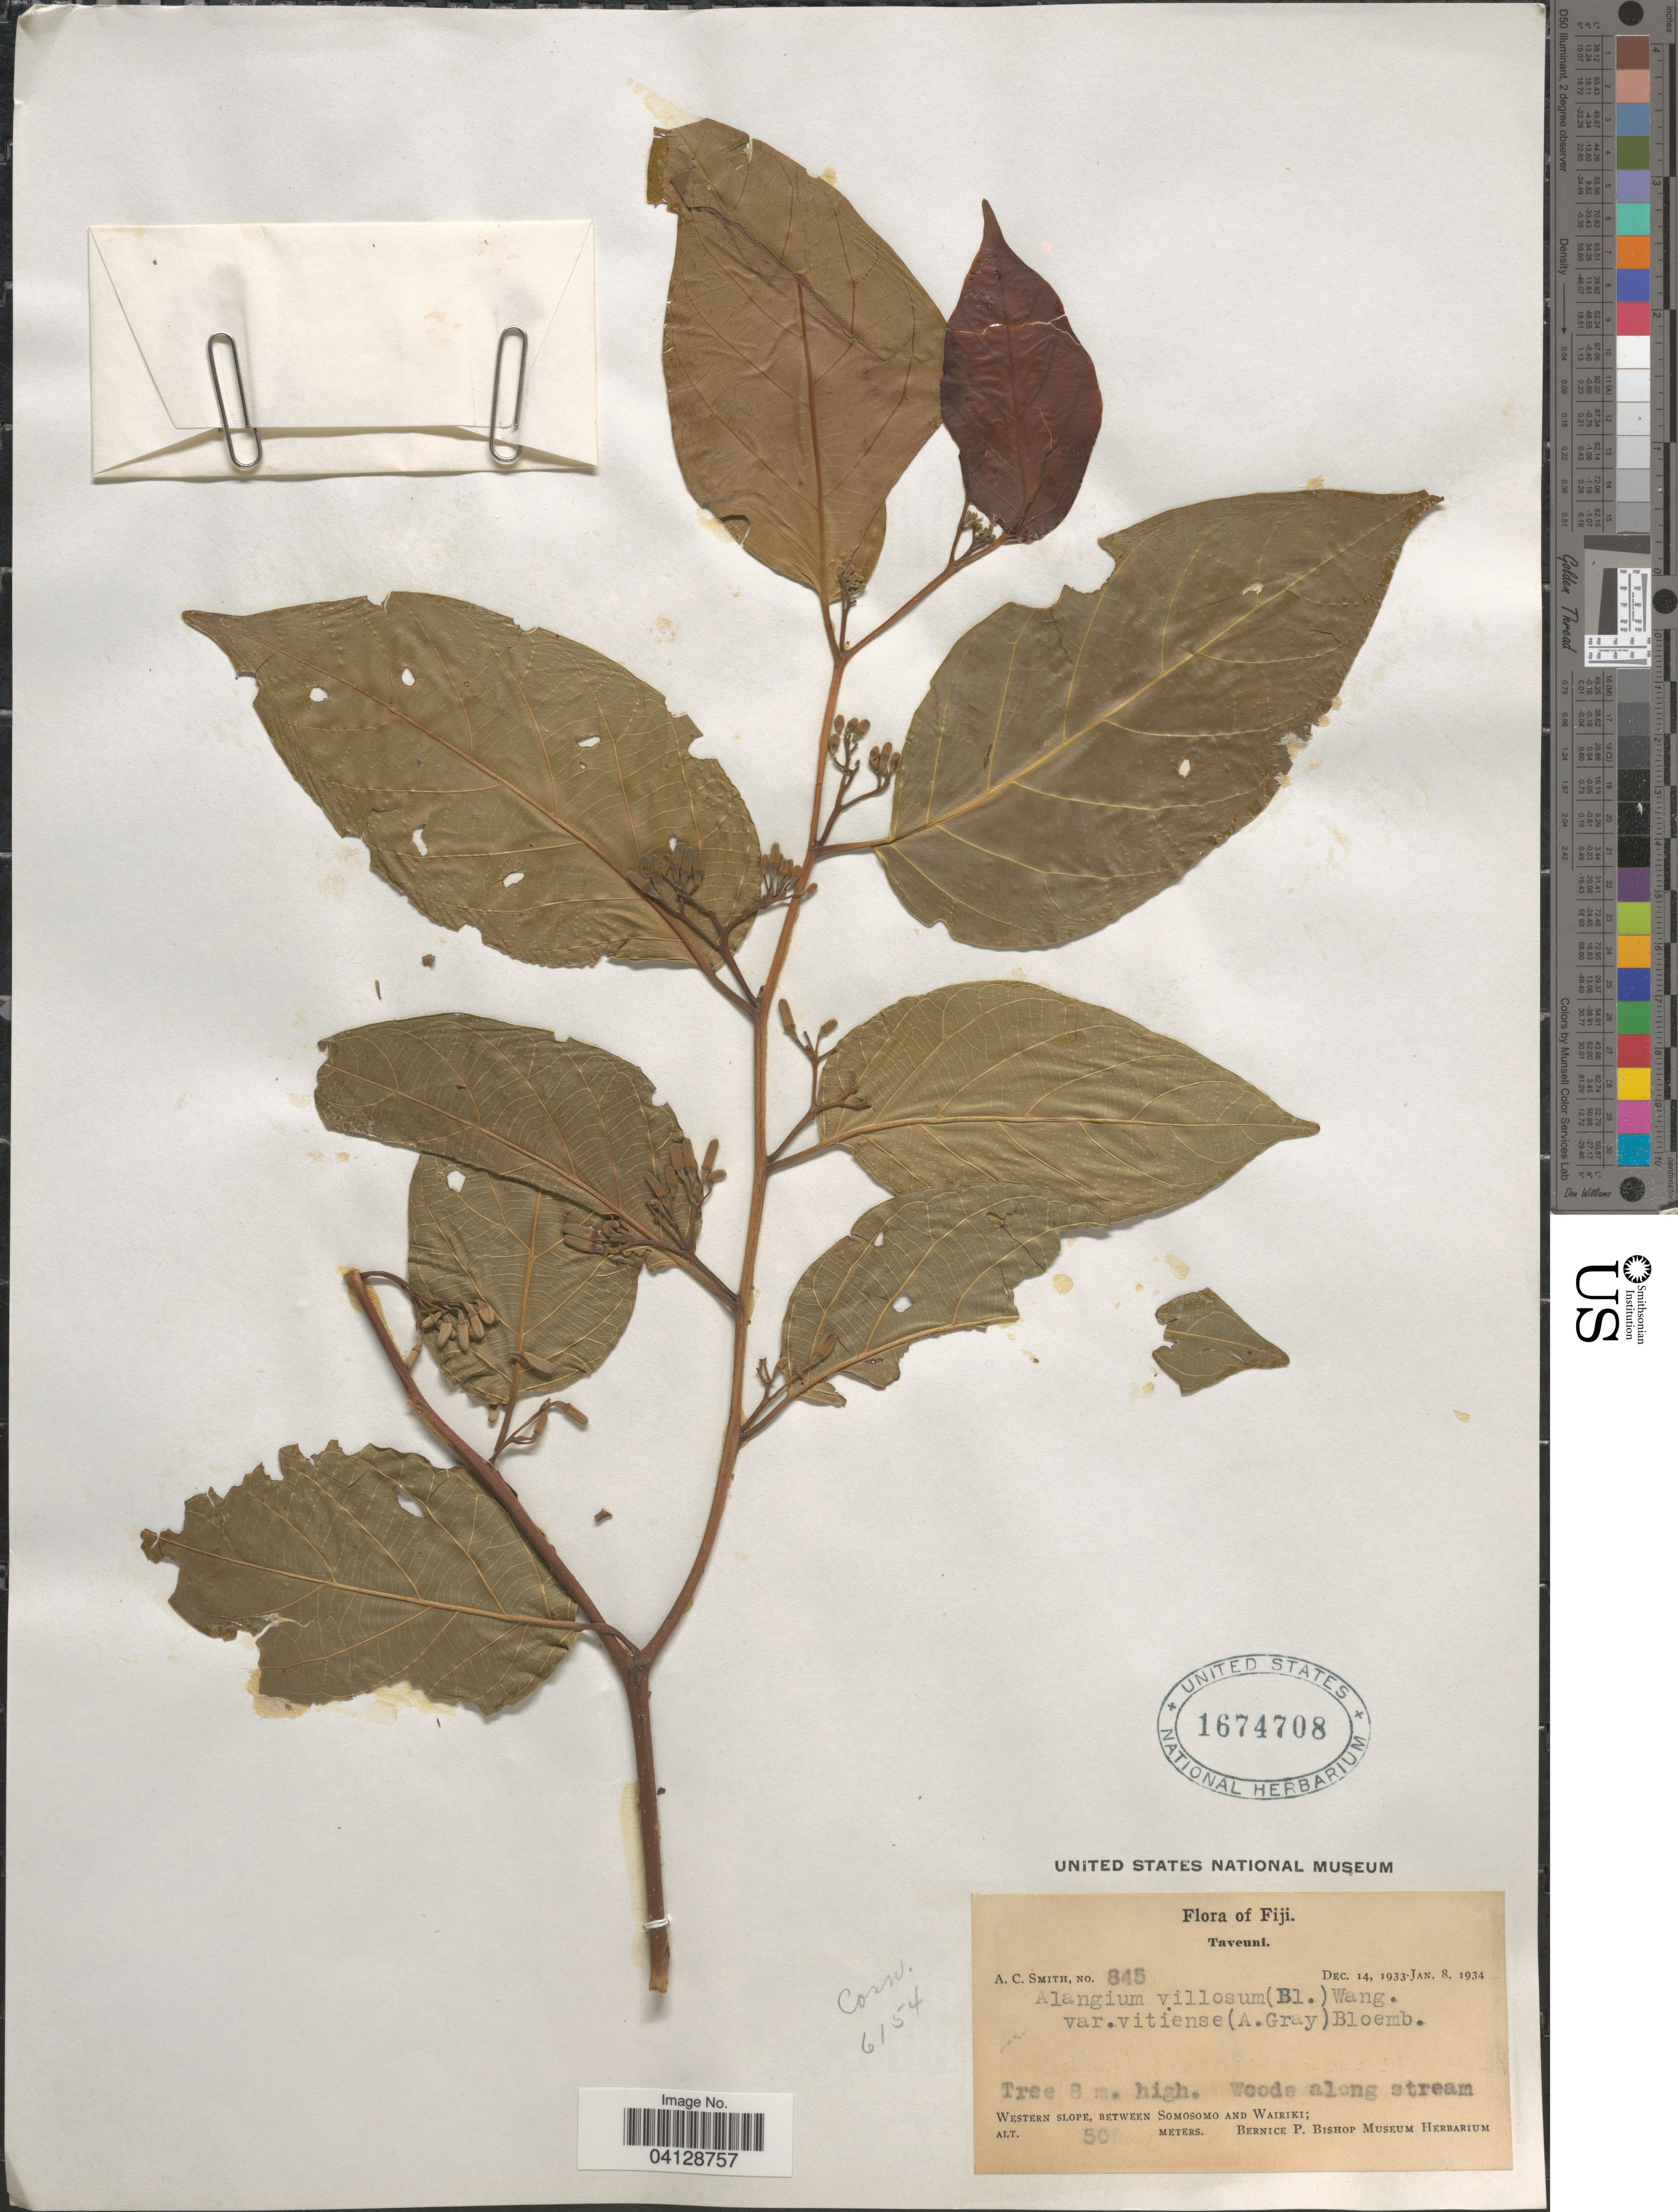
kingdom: Plantae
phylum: Tracheophyta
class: Magnoliopsida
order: Cornales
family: Cornaceae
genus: Alangium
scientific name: Alangium villosum subsp. vitiense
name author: (A. Gray) Bloemb.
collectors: A. C. Smith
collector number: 845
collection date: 1933-12-14/1934-01-08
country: Fiji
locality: Taveuni. Western slope, between Somosomo and Wairiki.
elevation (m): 50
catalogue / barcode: US 1674708